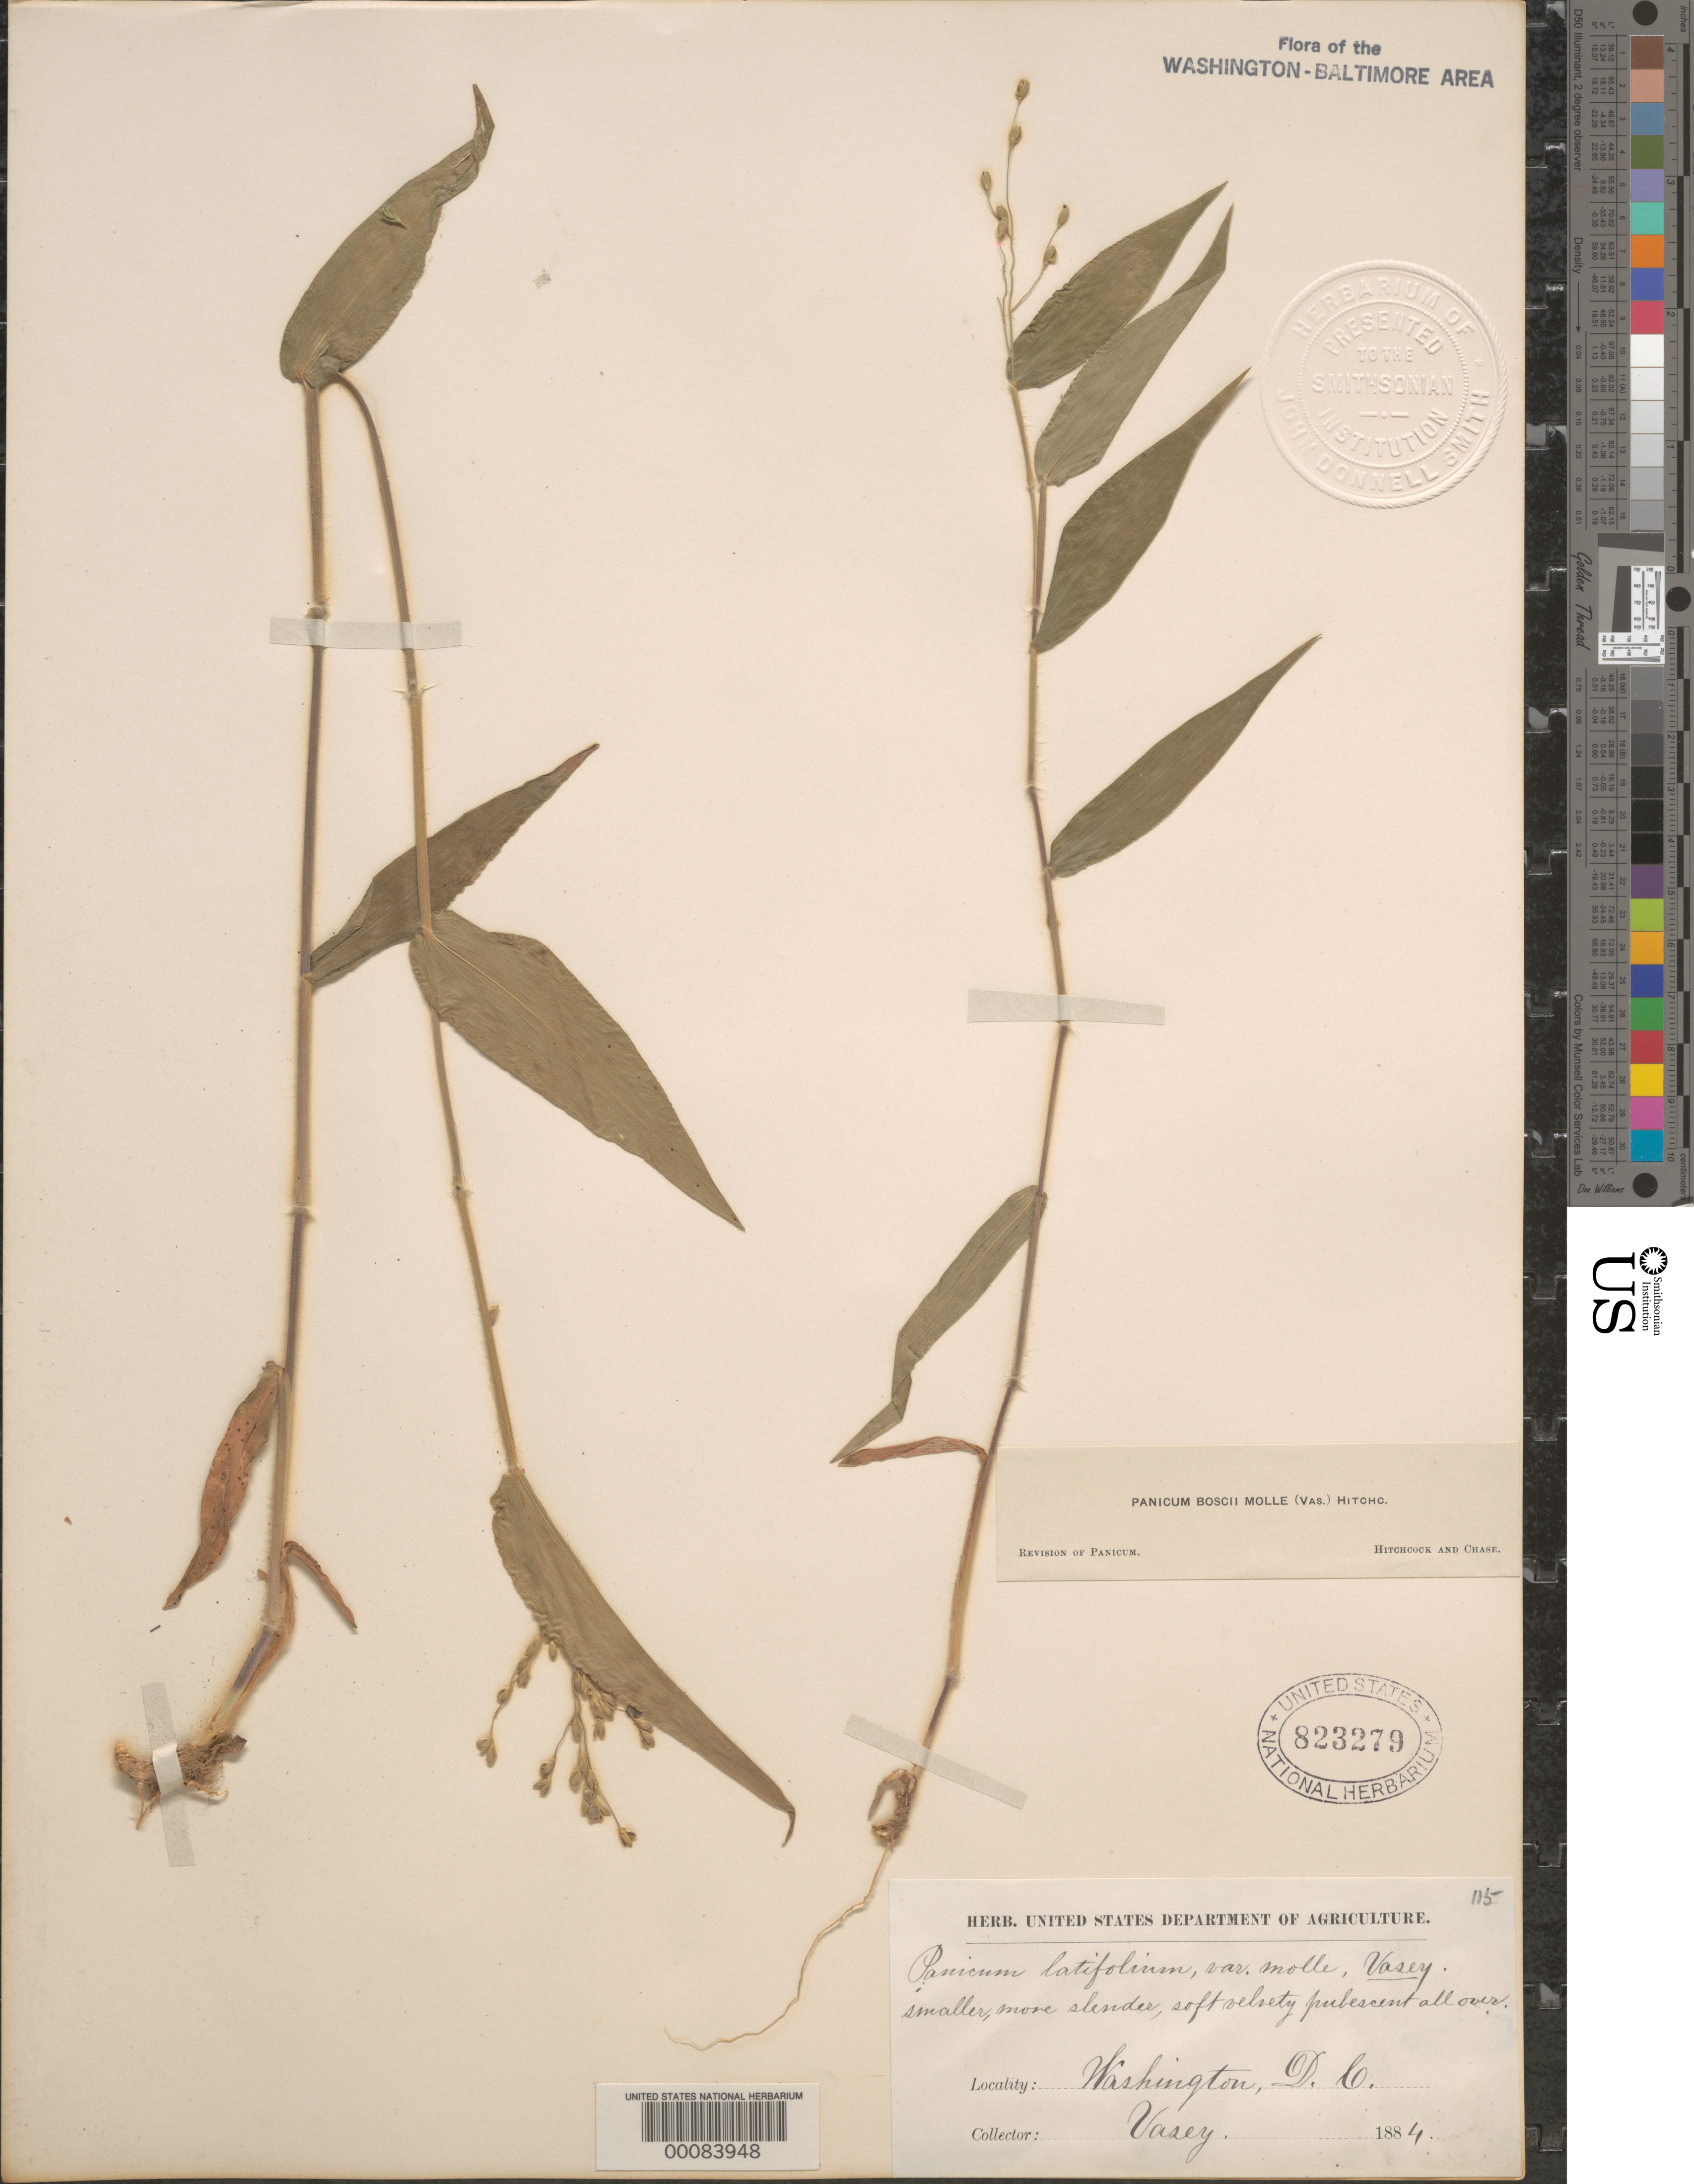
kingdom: Plantae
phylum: Tracheophyta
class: Liliopsida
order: Poales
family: Poaceae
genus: Dichanthelium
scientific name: Dichanthelium boscii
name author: (Poir.) Gould & C.A. Clark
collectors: G. R. Vasey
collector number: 115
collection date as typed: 1884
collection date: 1884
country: United States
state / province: District of Columbia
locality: Washington DC area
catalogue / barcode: US 823279